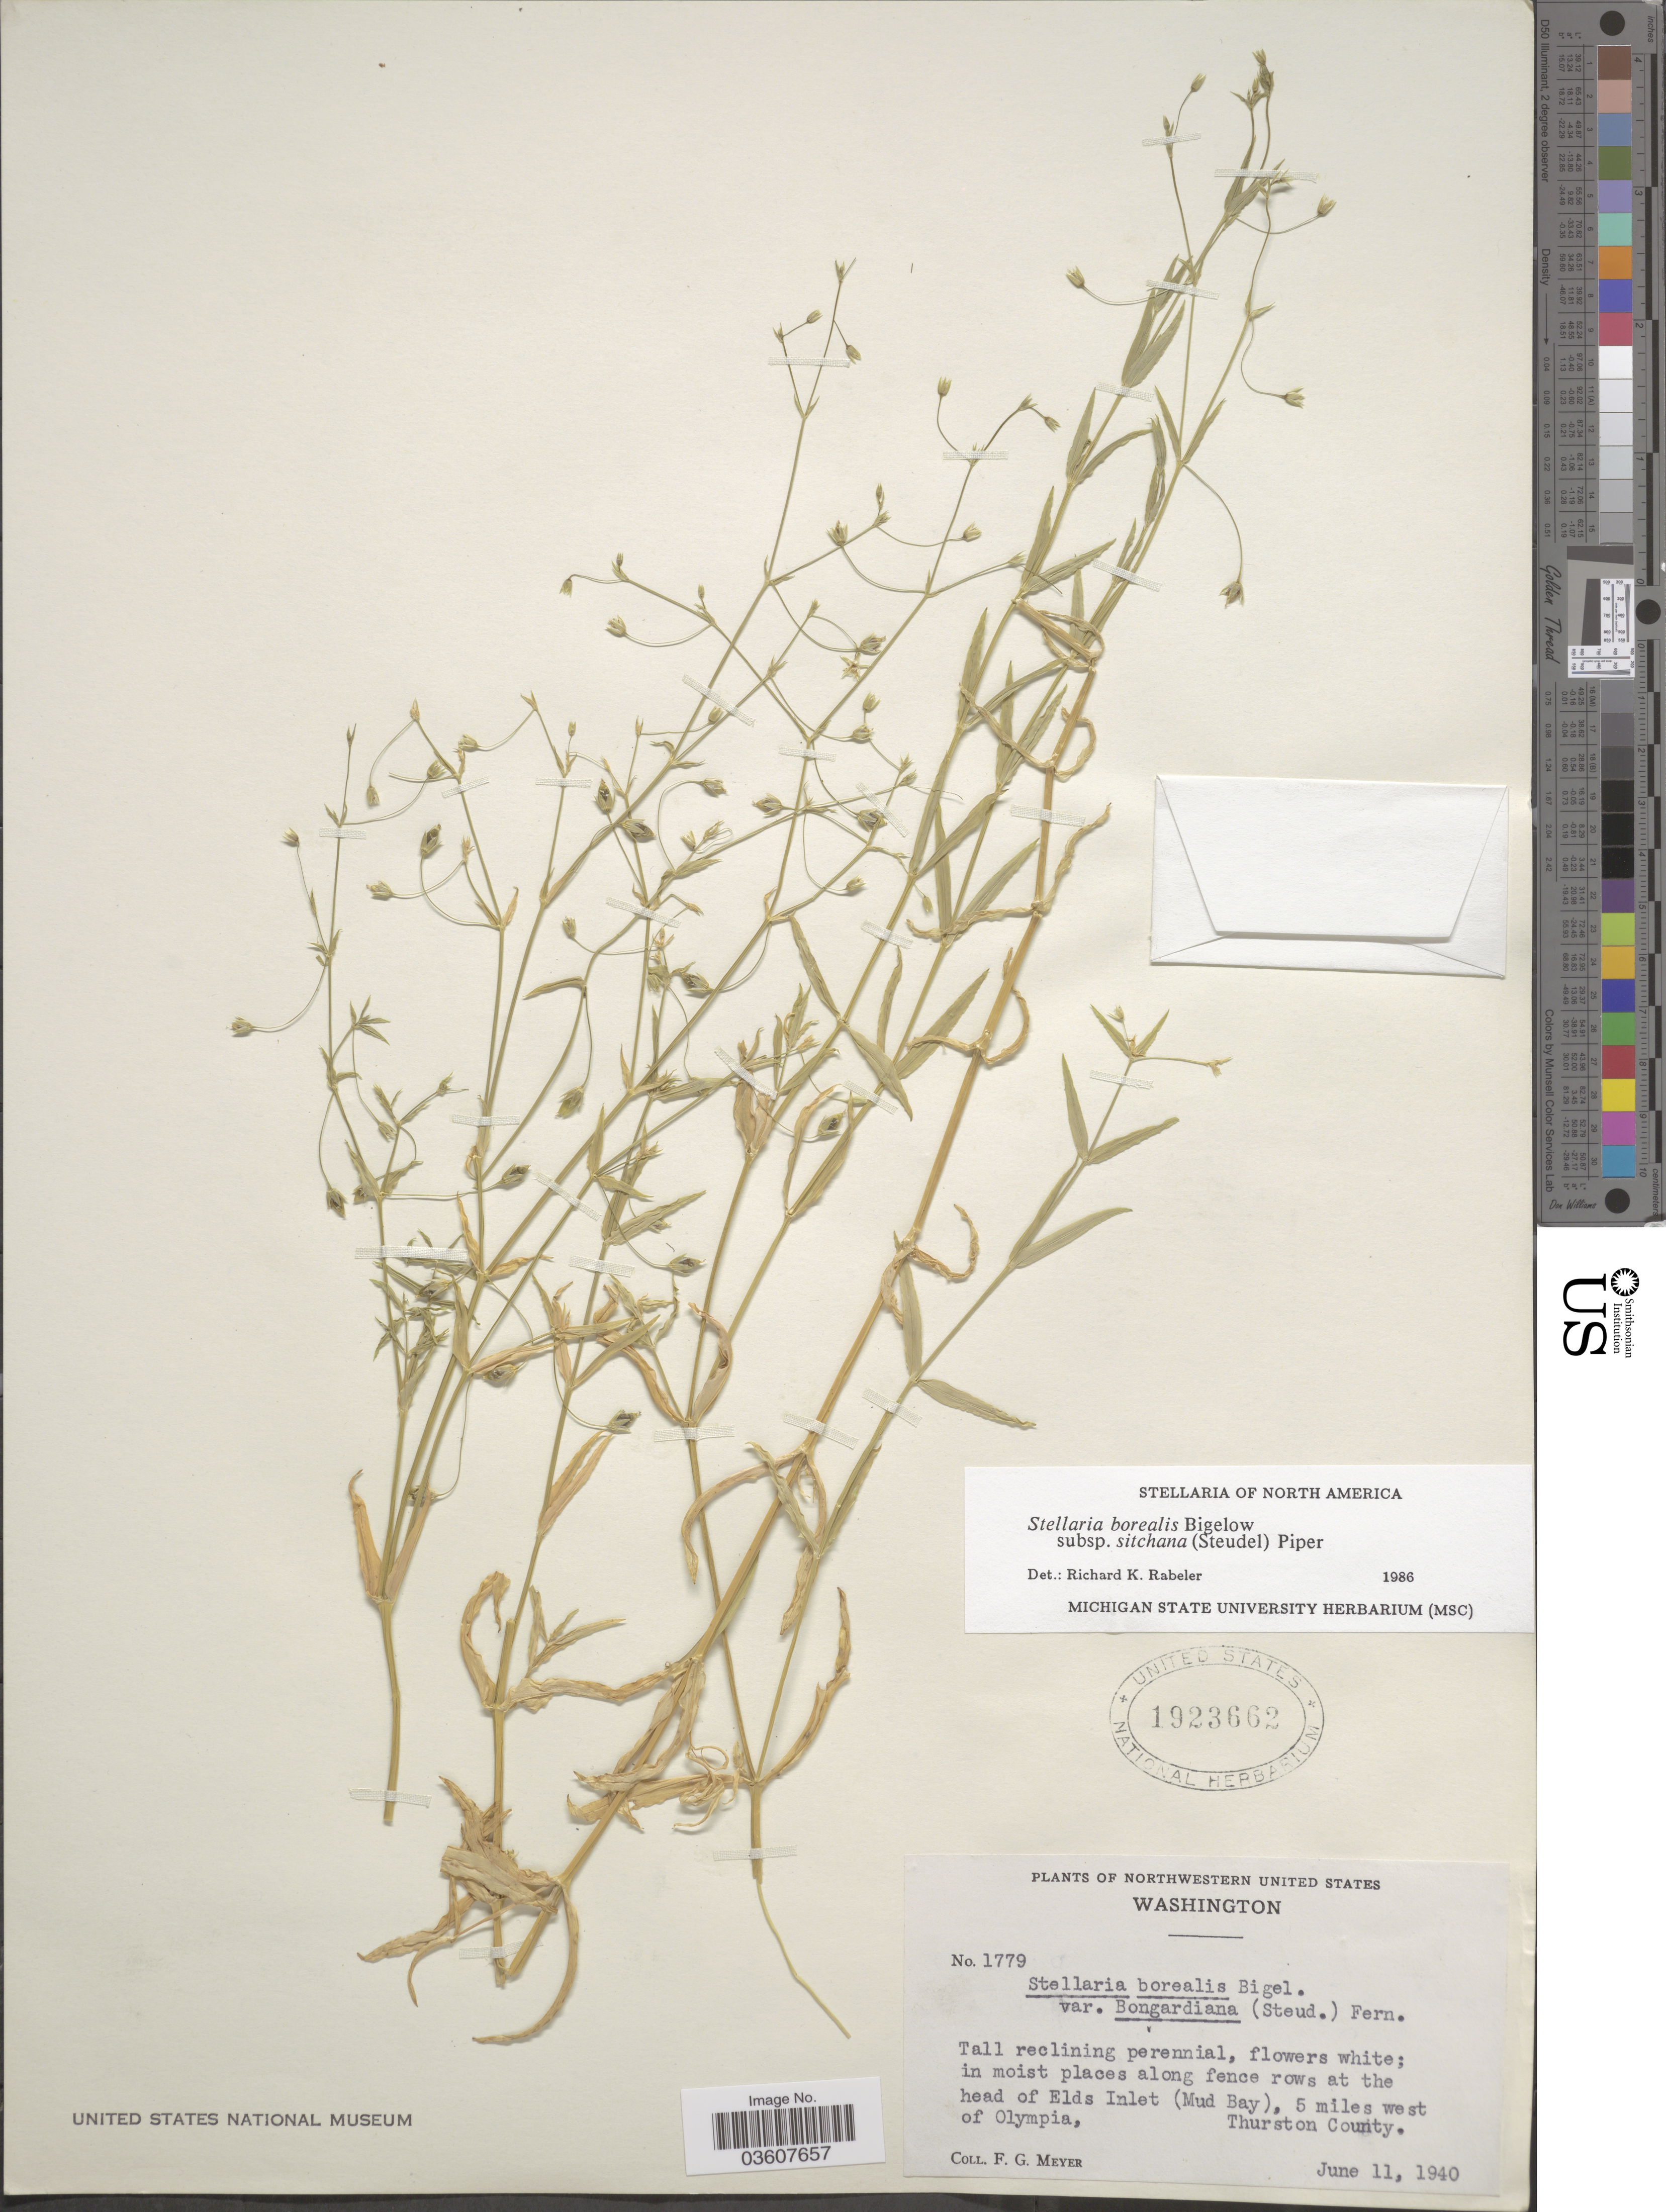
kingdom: Plantae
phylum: Tracheophyta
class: Magnoliopsida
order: Caryophyllales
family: Caryophyllaceae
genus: Stellaria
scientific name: Stellaria borealis subsp. sitchana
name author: (Steud.) Piper & Beattie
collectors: F. G. Meyer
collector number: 1779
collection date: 1940-06-11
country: United States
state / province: Washington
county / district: Thurston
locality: In moist places along fence rows at the head of Elds Inlet (Mud Bay), 5 miles west of Olympia, Thurston County.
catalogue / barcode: US 1923662